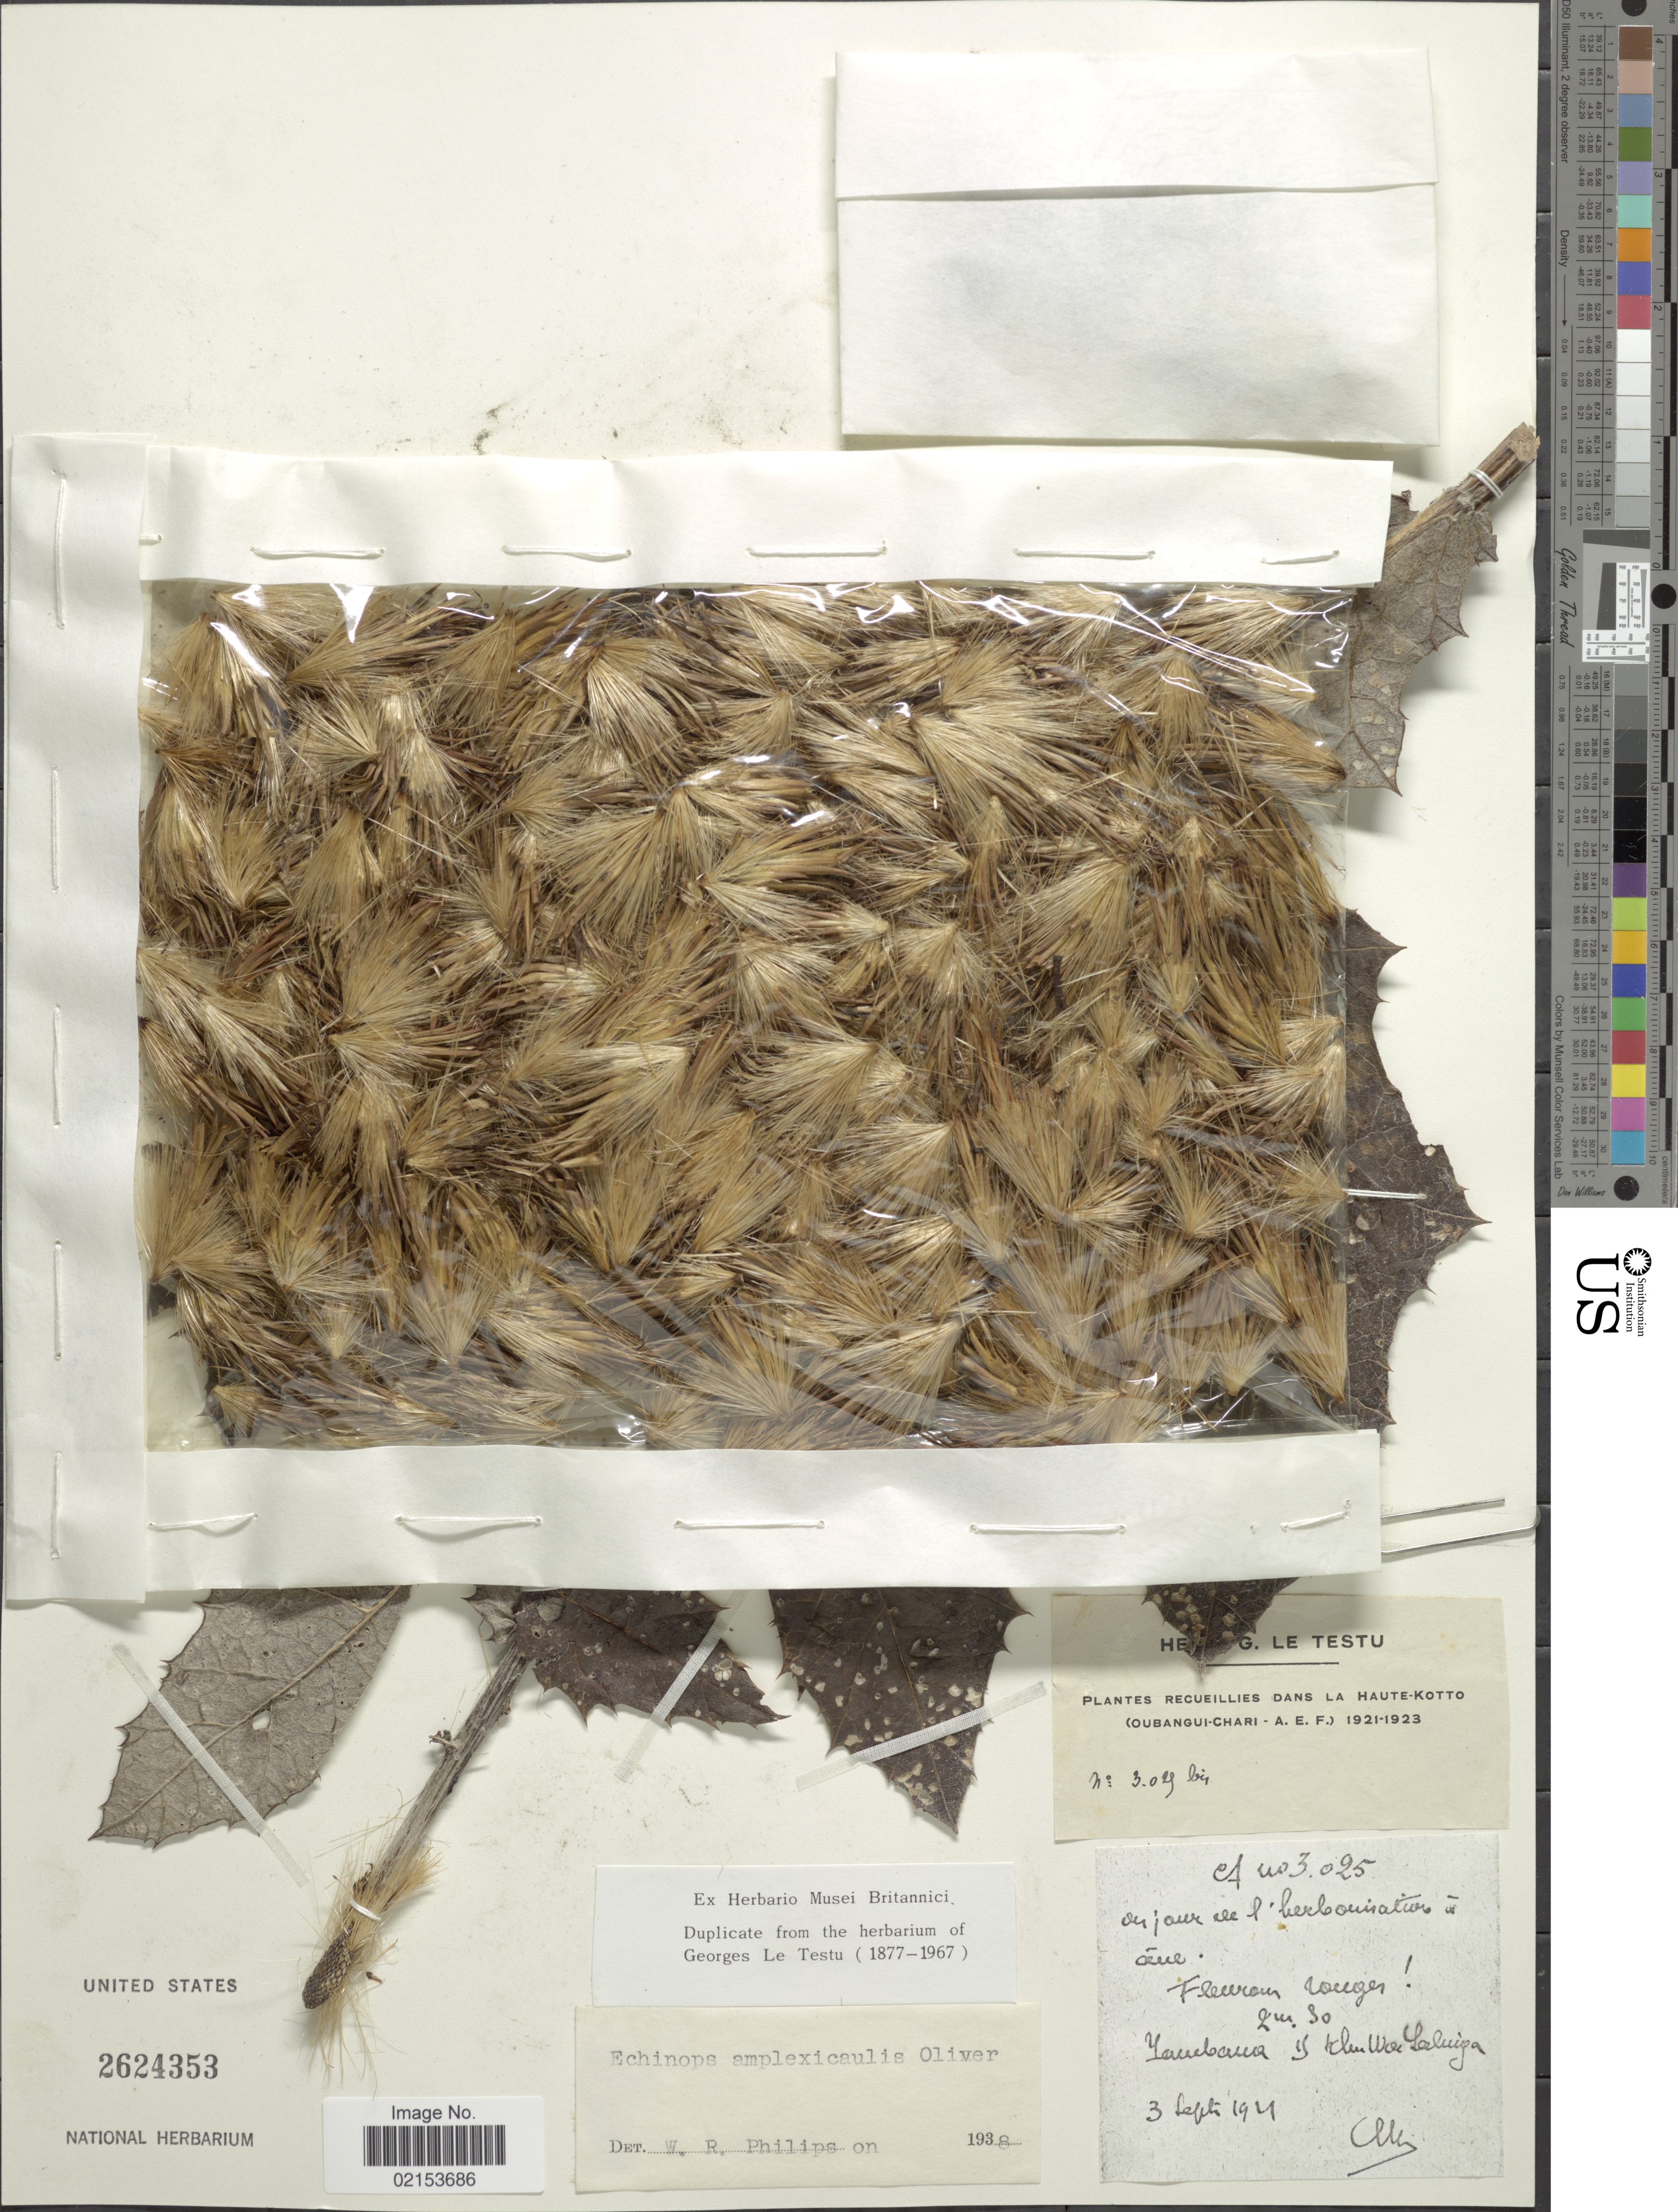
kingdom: Plantae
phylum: Tracheophyta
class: Magnoliopsida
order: Asterales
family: Asteraceae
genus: Echinops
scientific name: Echinops amplexicaulis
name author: Oliv.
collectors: G. Le Testu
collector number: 3029bis*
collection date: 1921-09-03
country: Central African Republic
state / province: Haute-Kotto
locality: Oubangui-Chari-A.E.F.) [illegible text]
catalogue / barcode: US 2624353